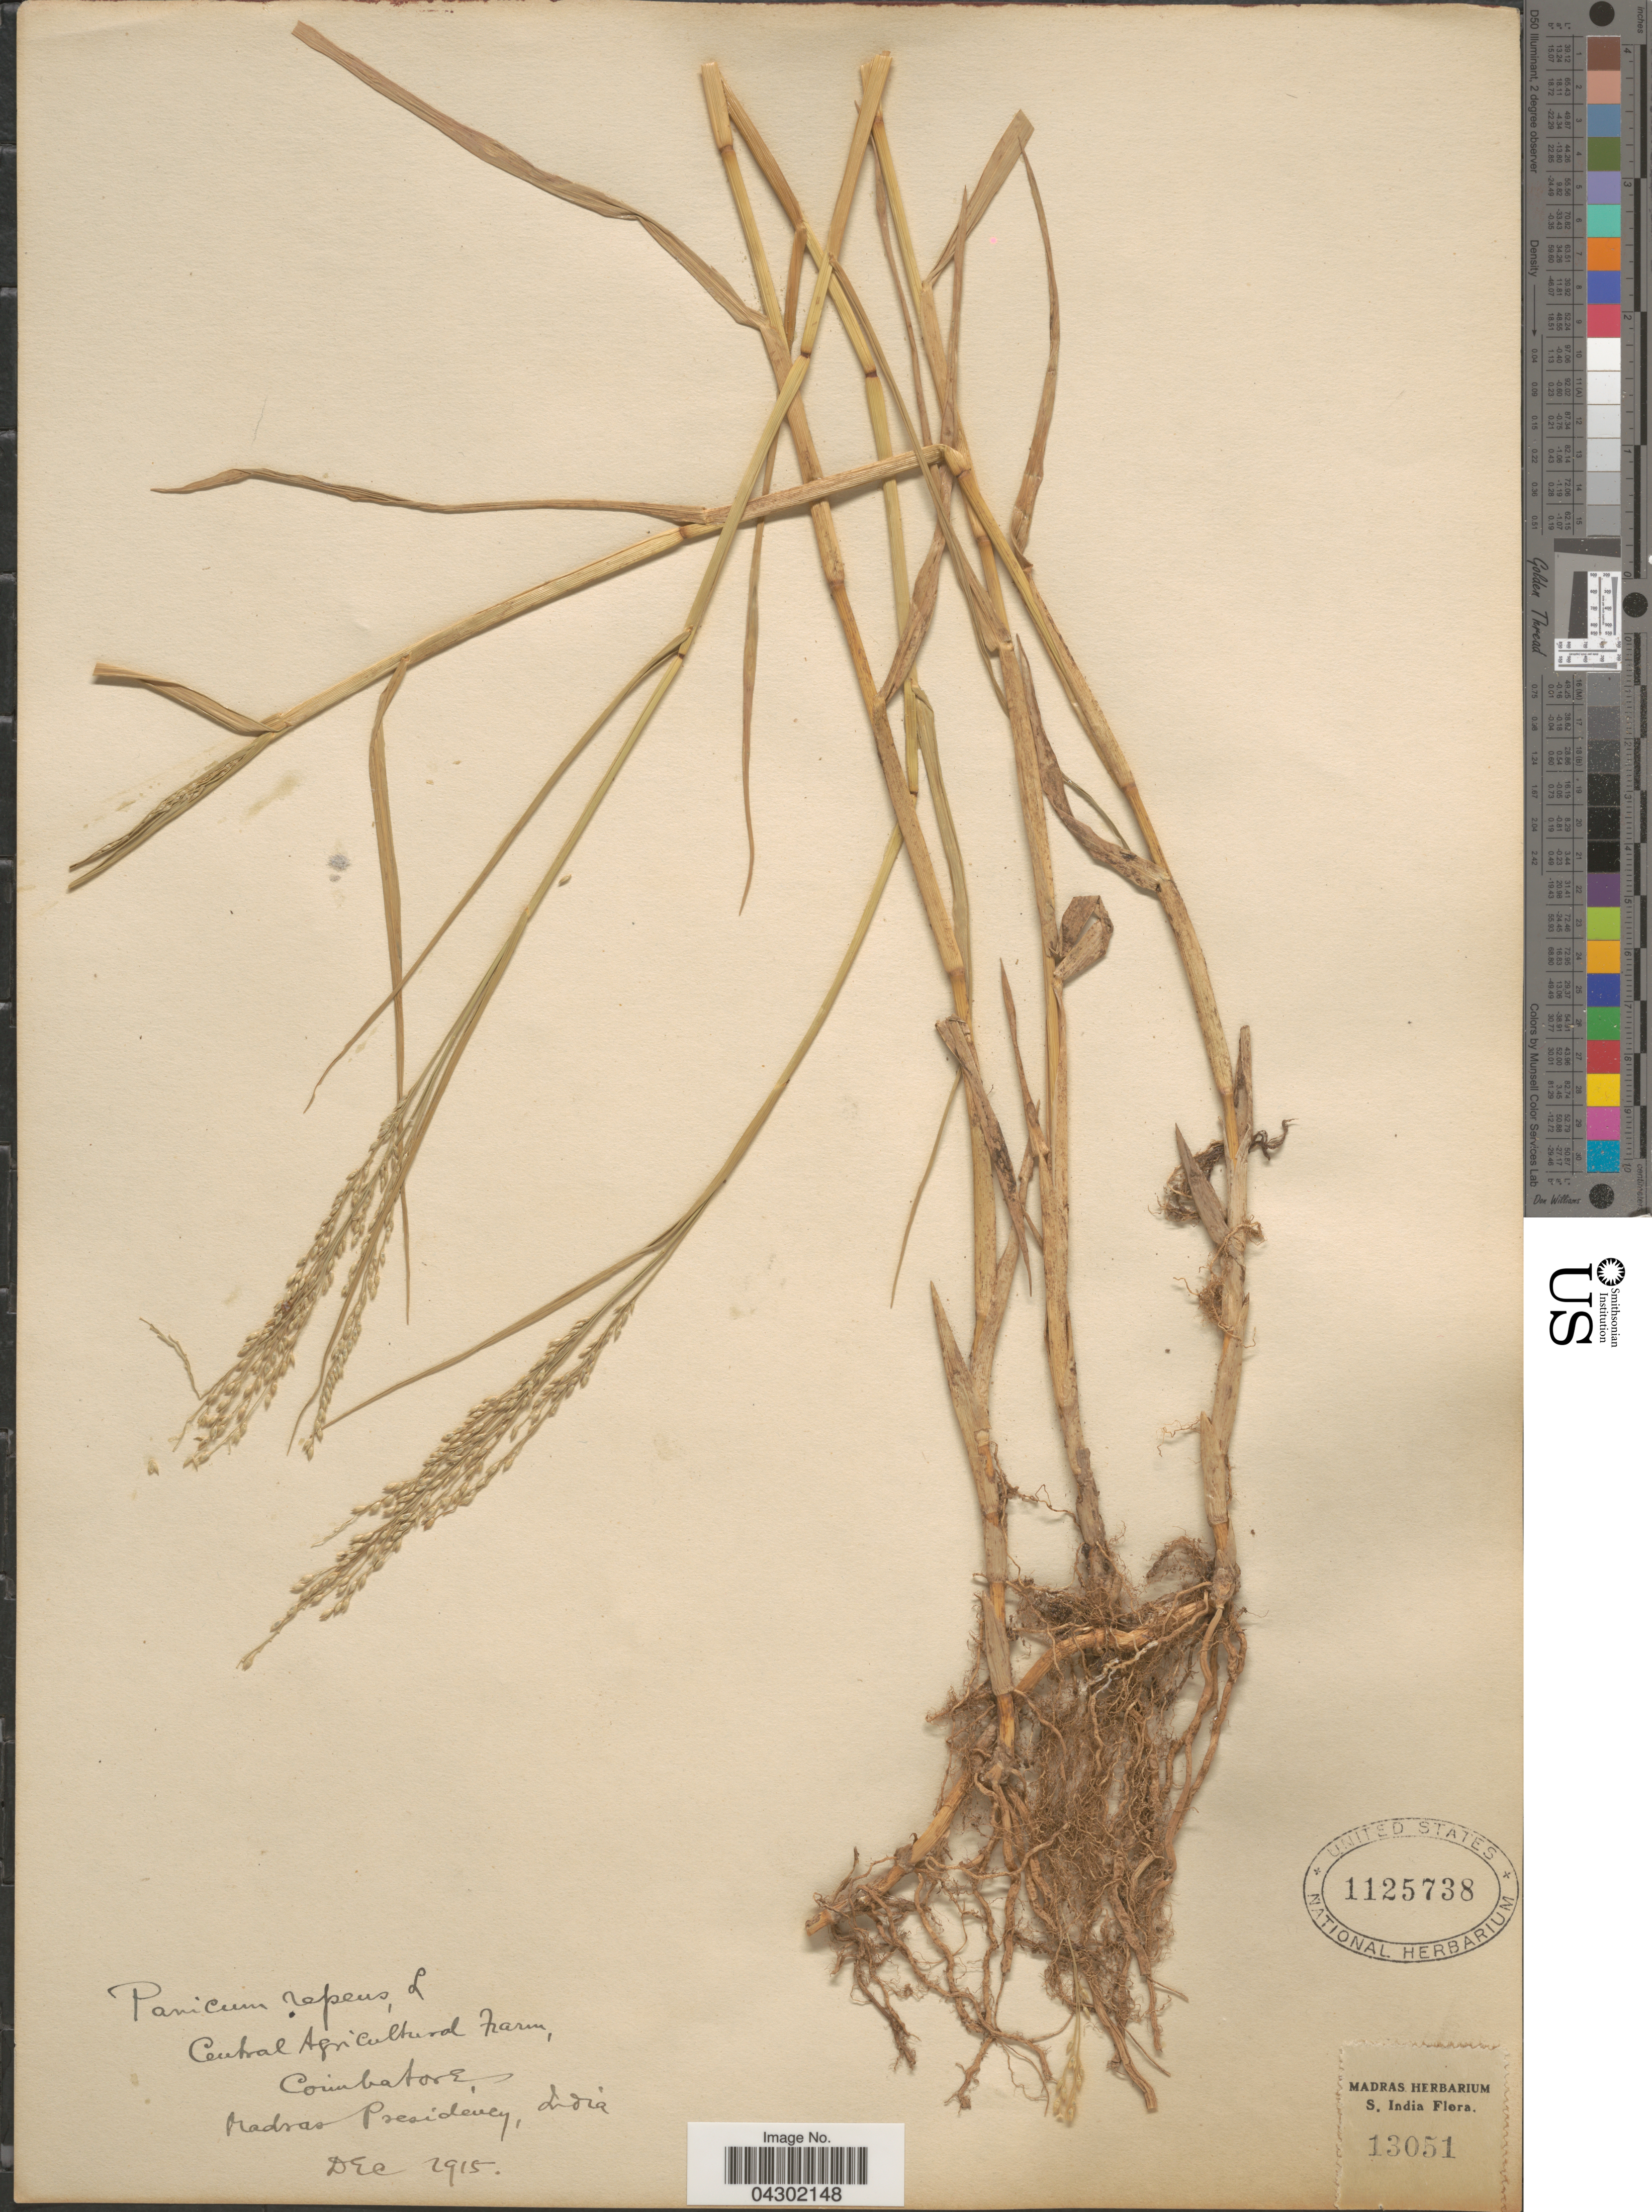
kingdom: Plantae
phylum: Tracheophyta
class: Liliopsida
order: Poales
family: Poaceae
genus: Panicum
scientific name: Panicum repens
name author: L.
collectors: Ex herb. Madras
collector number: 13051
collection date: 1915-12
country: India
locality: Central Agricultural Farm, Coimbatore, Madras Presidency.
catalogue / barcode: US 1125738